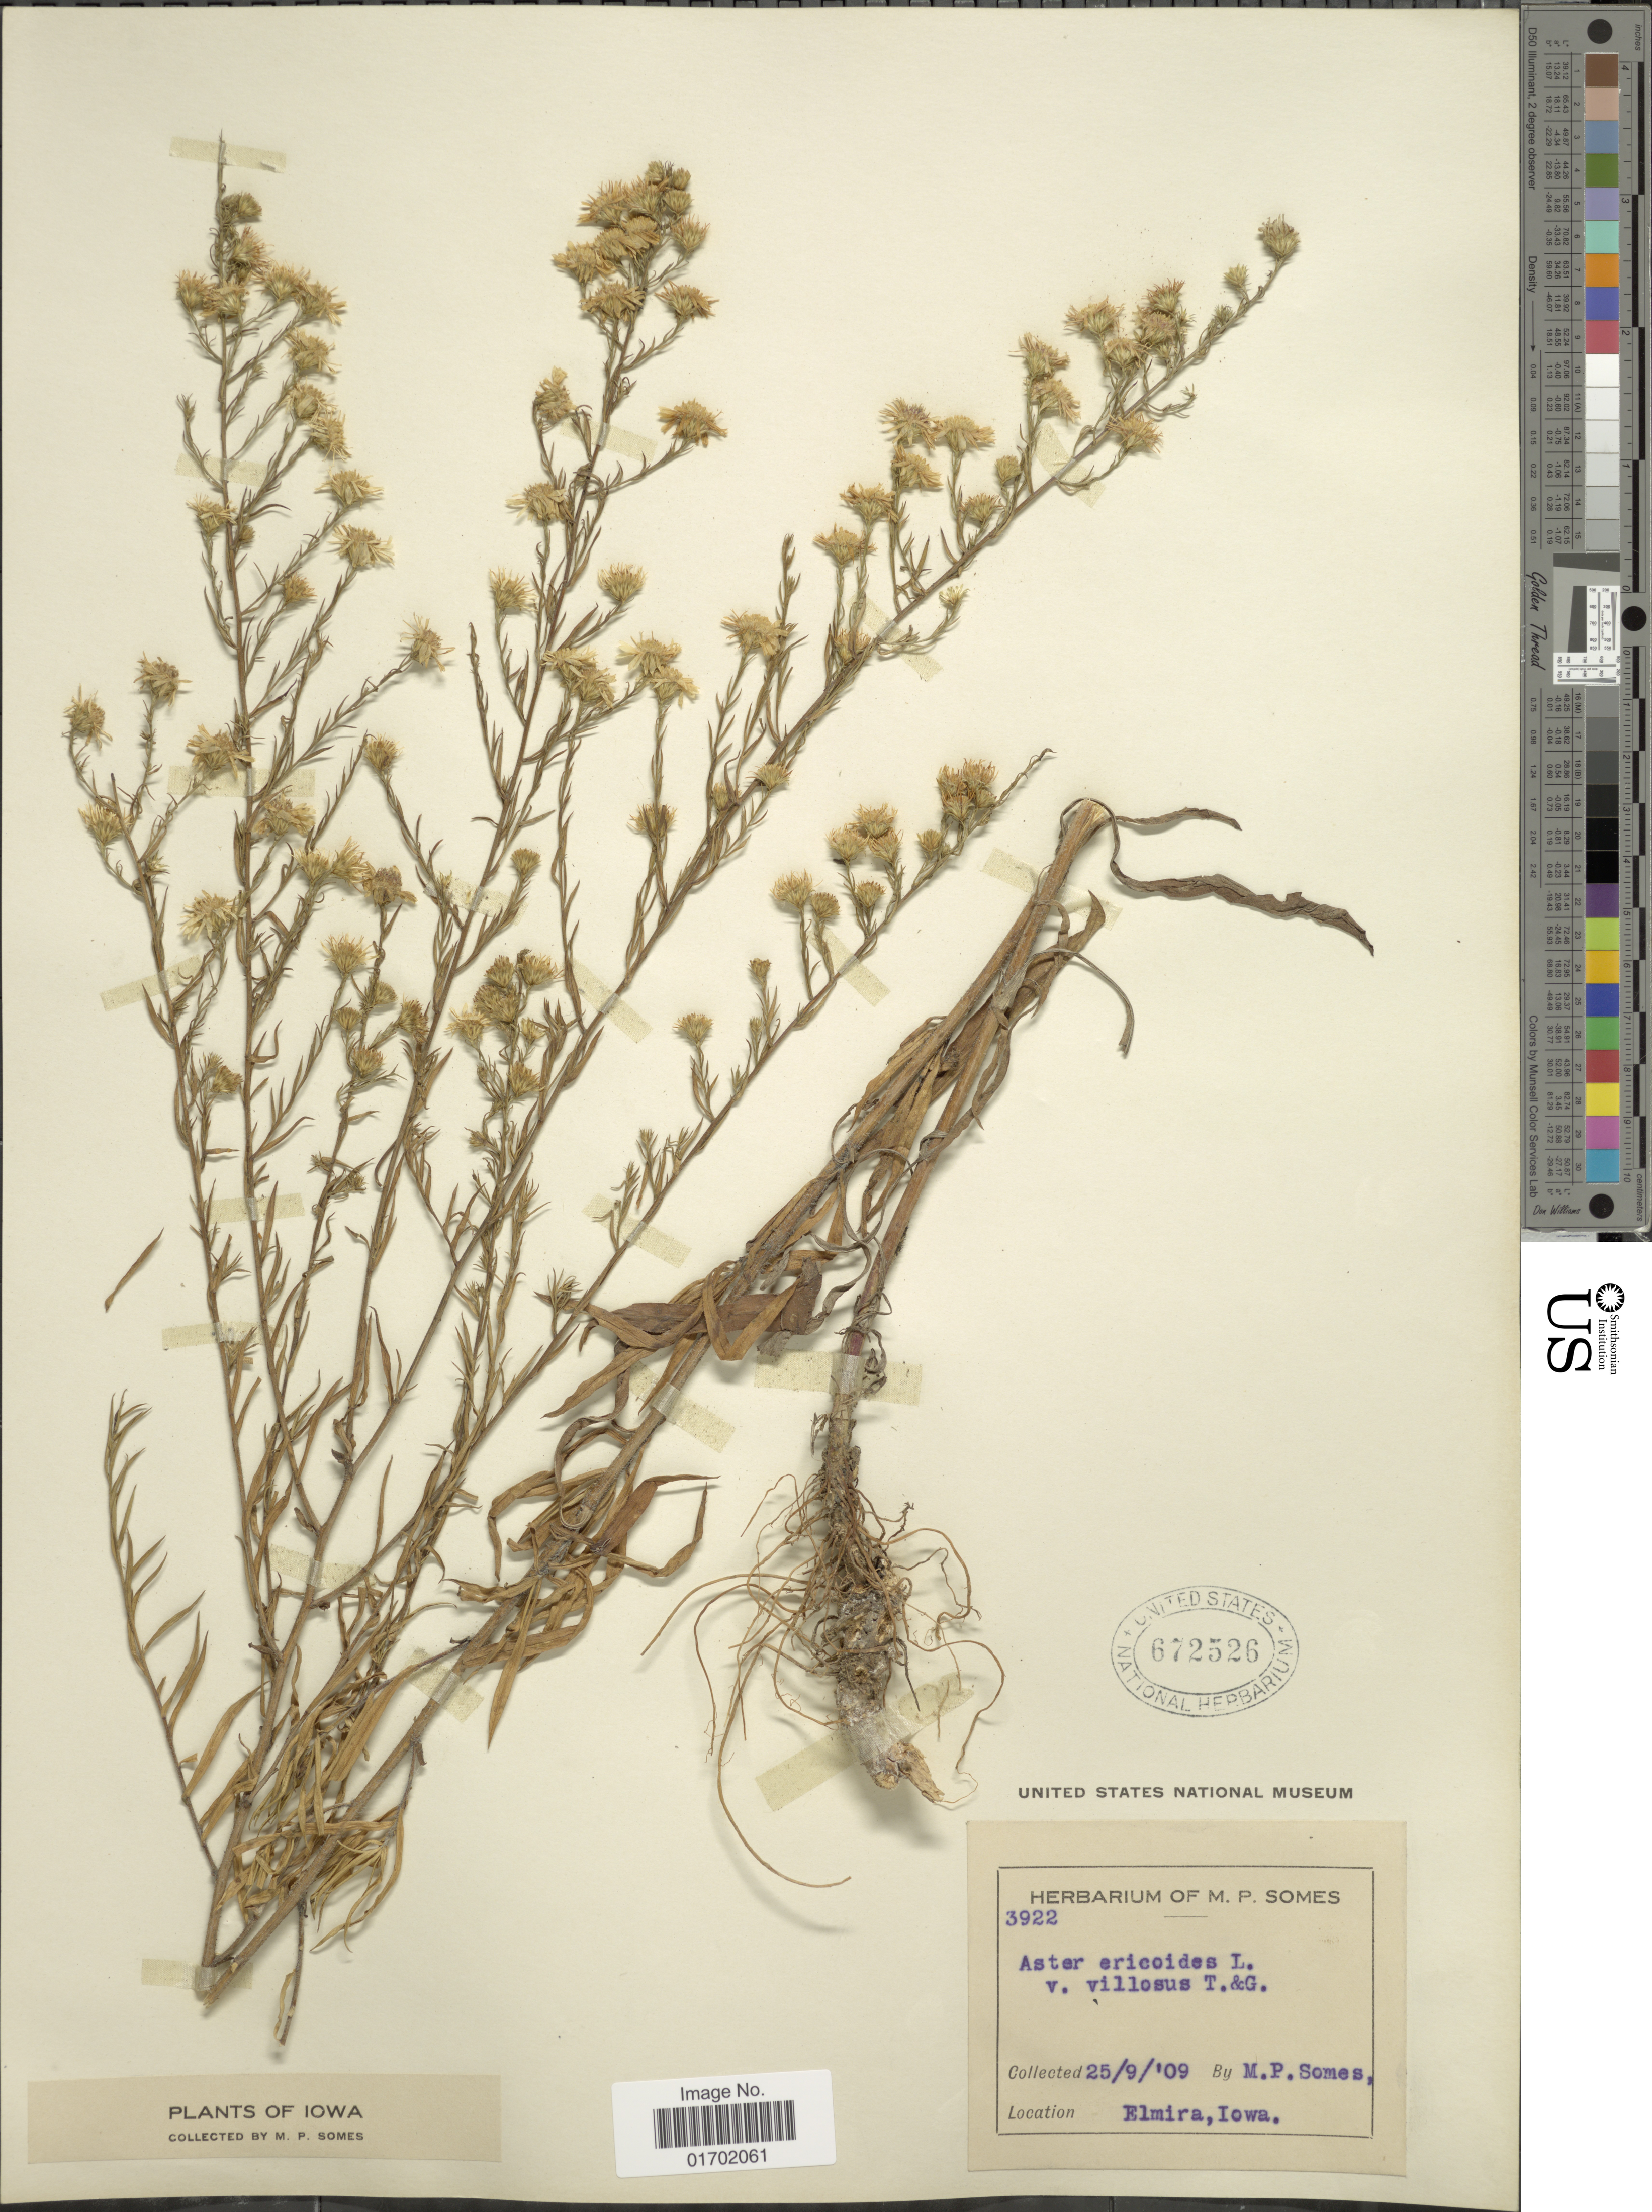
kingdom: Plantae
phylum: Tracheophyta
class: Magnoliopsida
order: Asterales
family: Asteraceae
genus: Symphyotrichum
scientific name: Symphyotrichum pilosum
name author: (Willd.) G.L. Nesom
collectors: M. Somes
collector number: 3922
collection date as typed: Transcribed d/m/y: 25/9/9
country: United States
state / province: Iowa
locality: Elmira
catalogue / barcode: US 672526